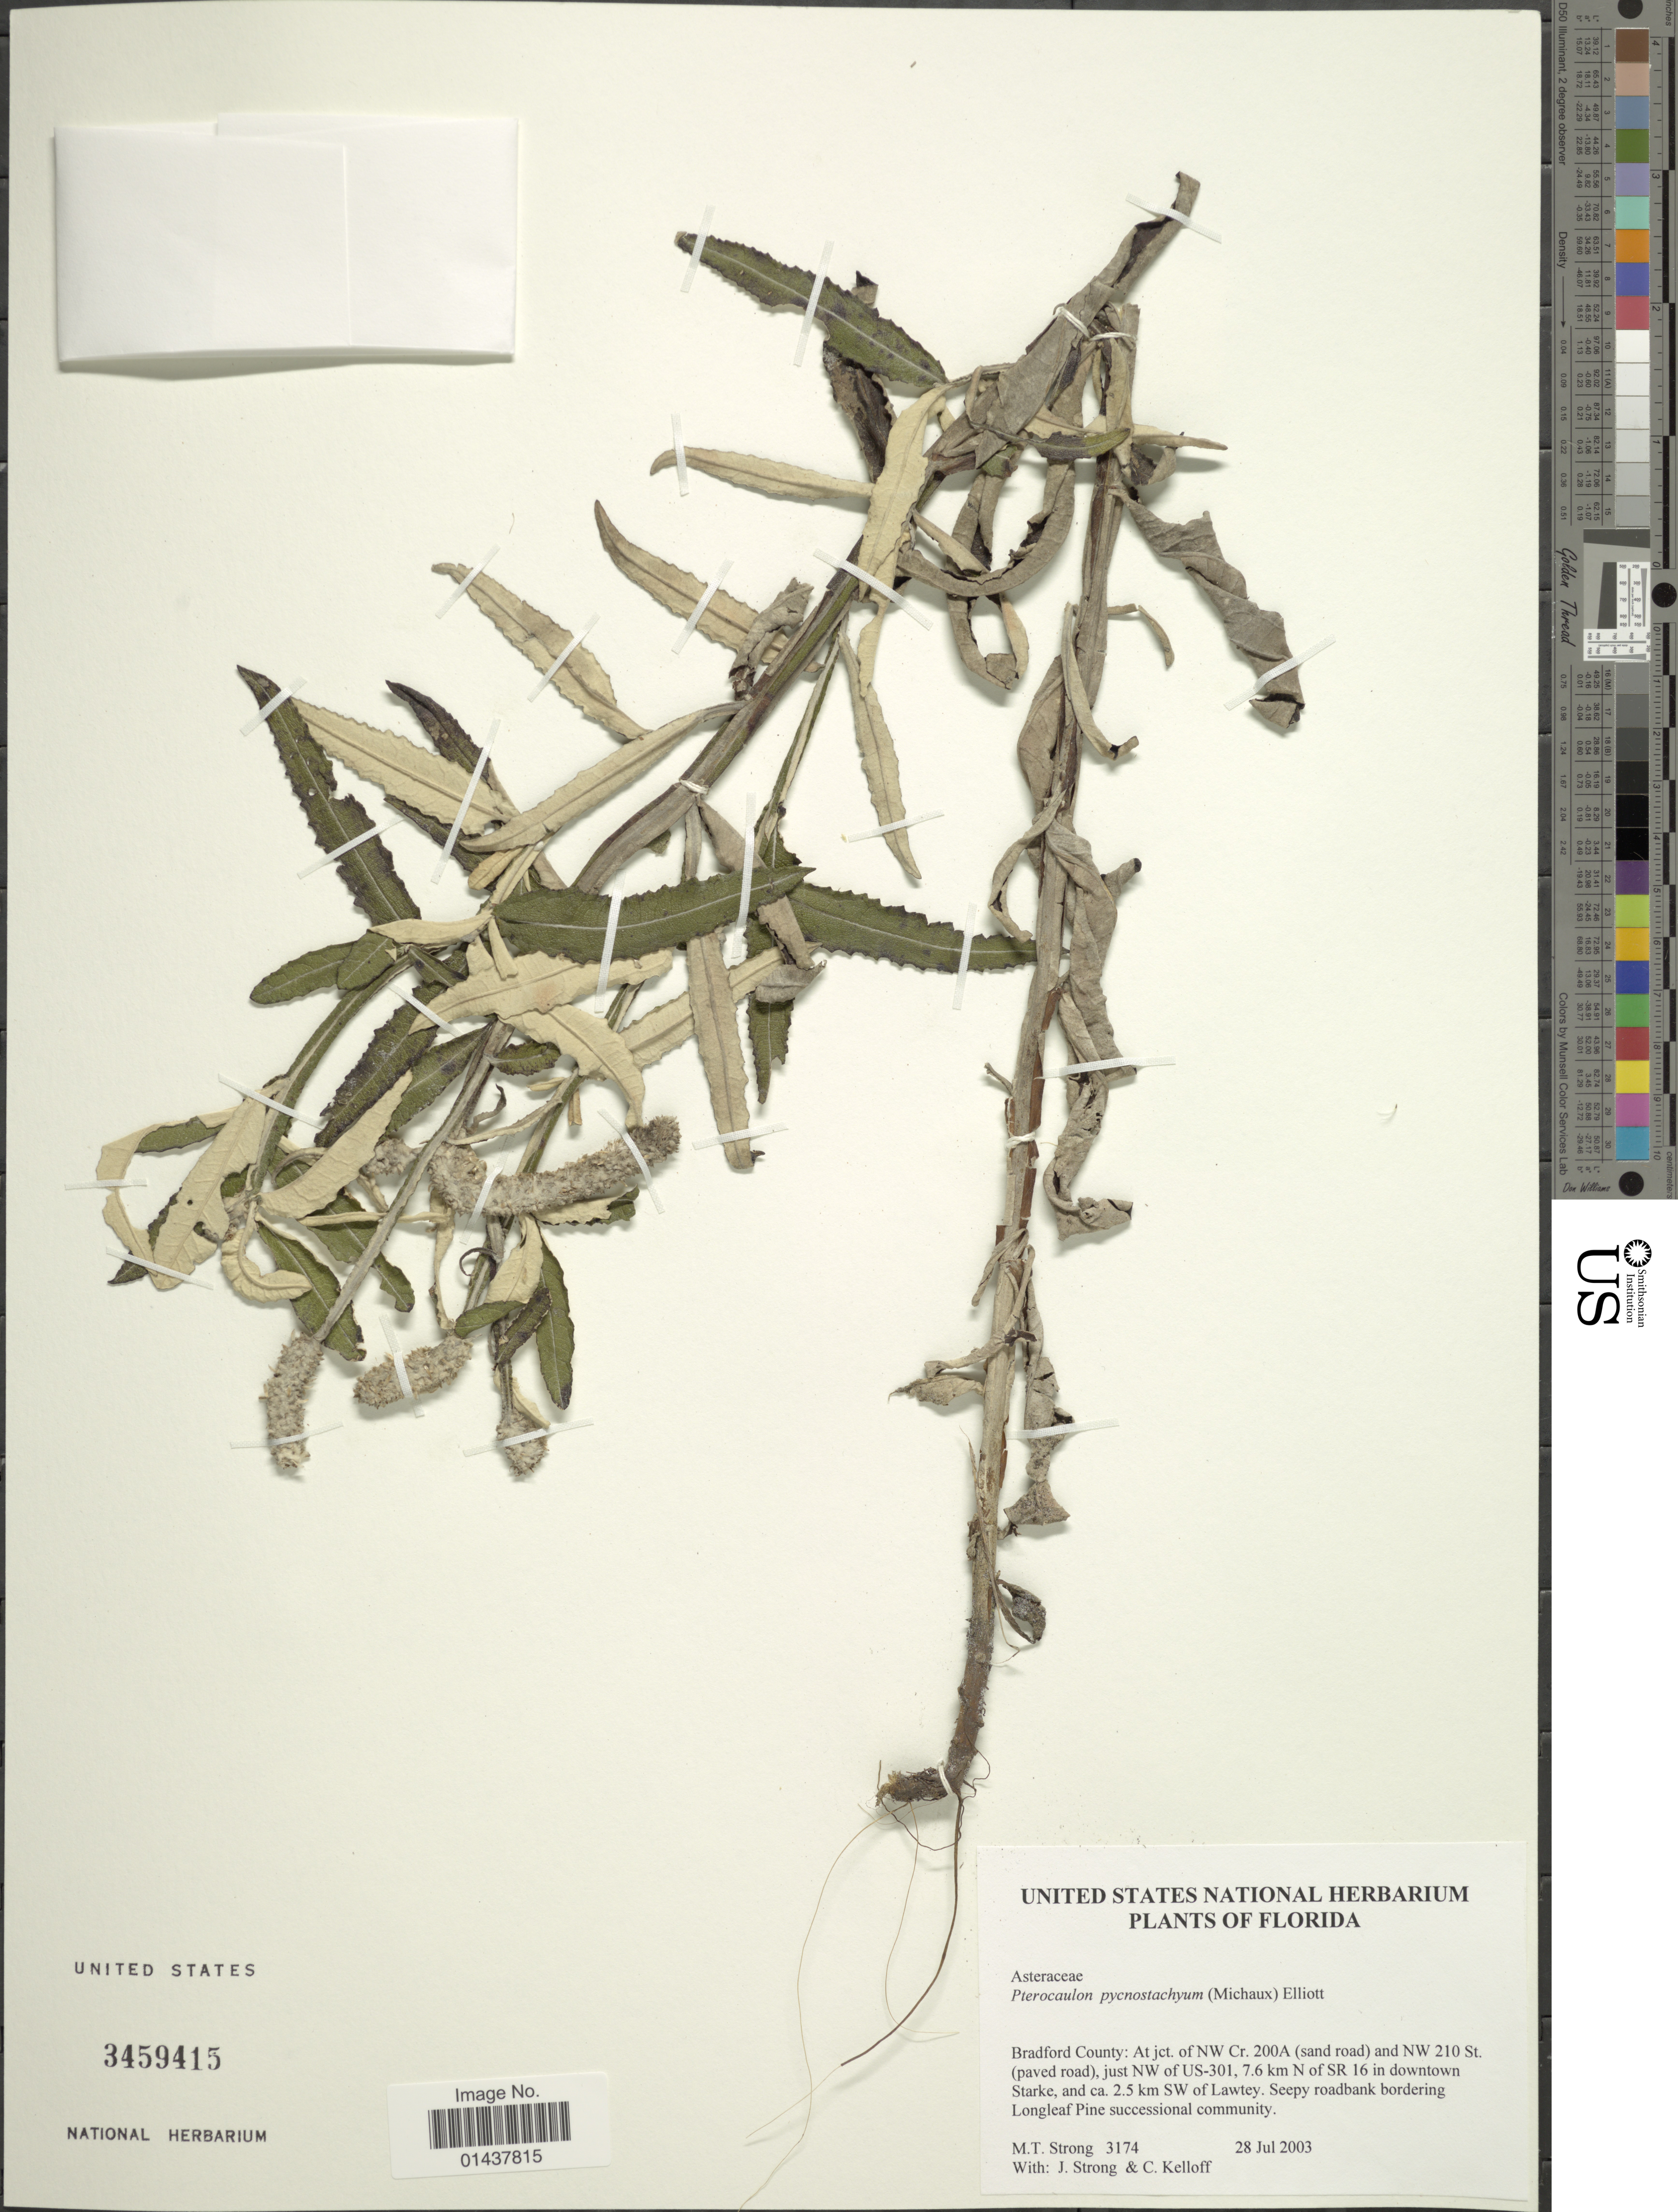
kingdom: Plantae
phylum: Tracheophyta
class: Magnoliopsida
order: Asterales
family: Asteraceae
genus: Pterocaulon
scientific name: Pterocaulon pycnostachyum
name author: (Michx.) Elliott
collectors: M. T. Strong, J. L. Strong & C. L. Kelloff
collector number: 3174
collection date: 2003-07-28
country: United States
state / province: Florida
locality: Brasford County, at jct. of NW Cr. 200A (sand road) and NW 210 St. (paved road), just NW of US-301, 7.6 km N of SR 16 in downtown Starke, and ca 2.5 km SW of Lawtey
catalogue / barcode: US 3459415